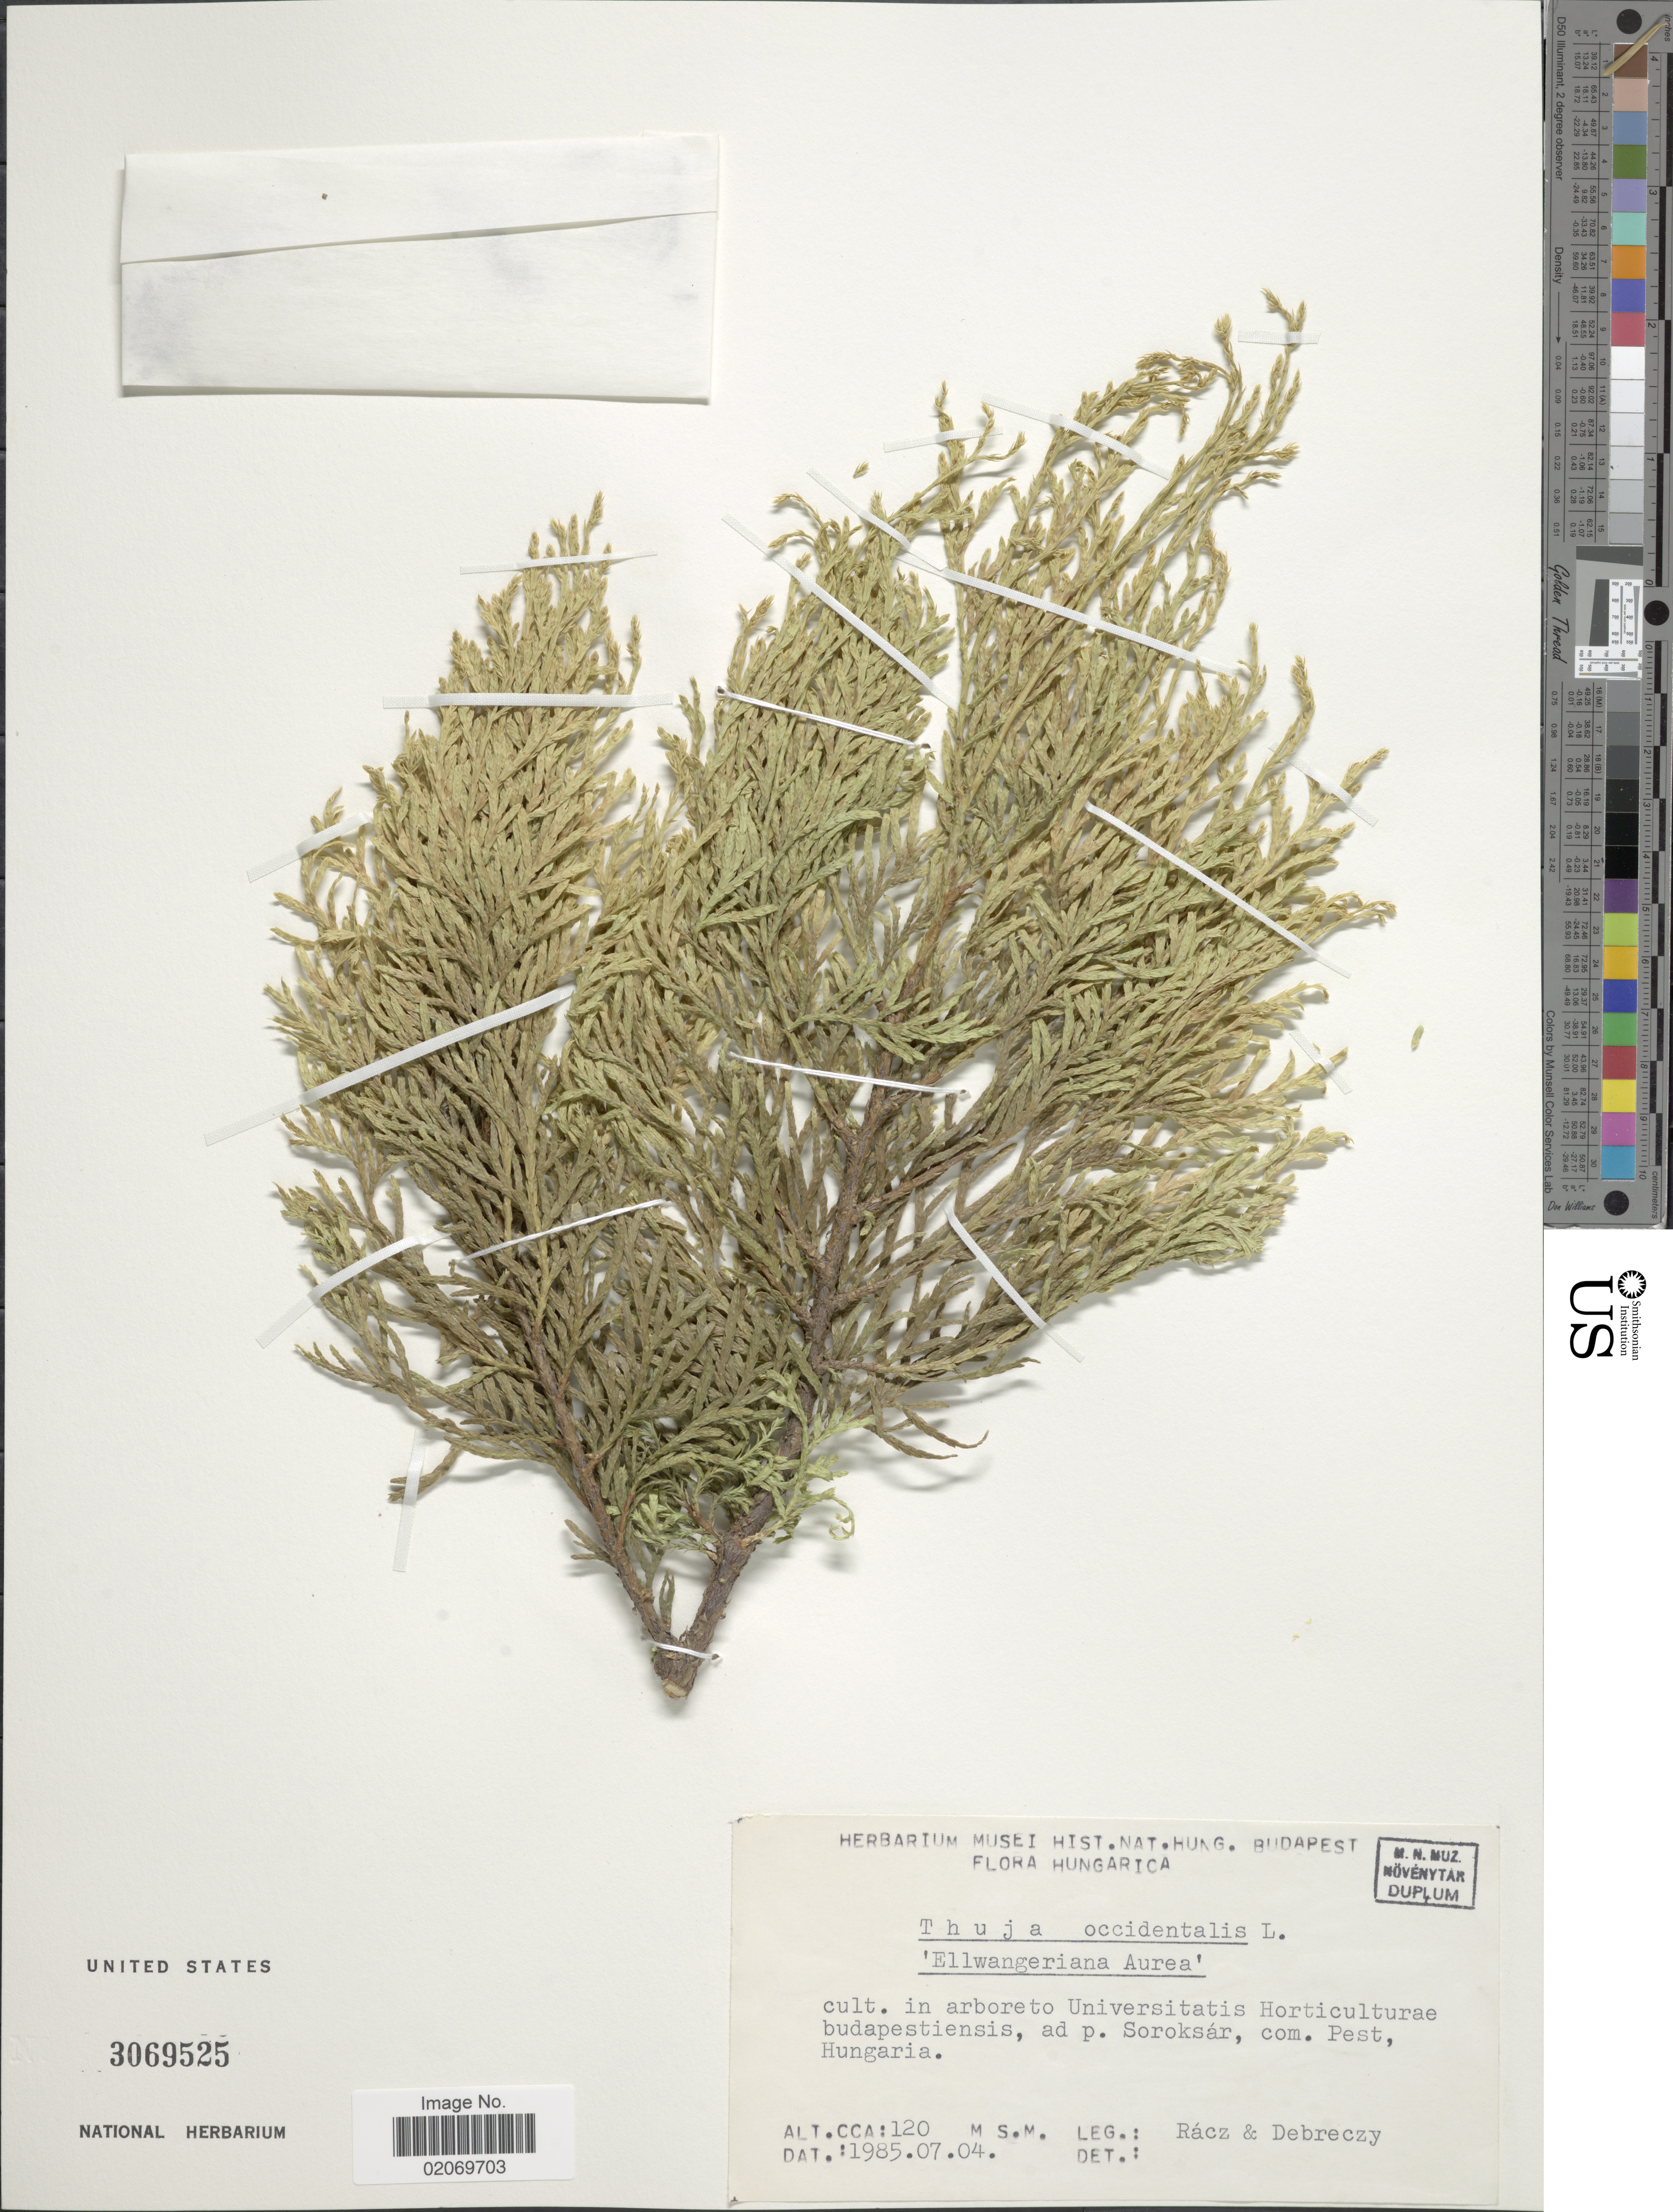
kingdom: Plantae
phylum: Tracheophyta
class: Pinopsida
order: Pinales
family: Cupressaceae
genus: Thuja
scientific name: Thuja sp.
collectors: Rácz & Z. Debreczy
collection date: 1985-07-04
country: Hungary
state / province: Budapest, Capital District of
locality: In arboreto Universitatis Horticulturae budapestiensis, ad p. Soroksár, com Pest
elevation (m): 120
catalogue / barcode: US 3069525